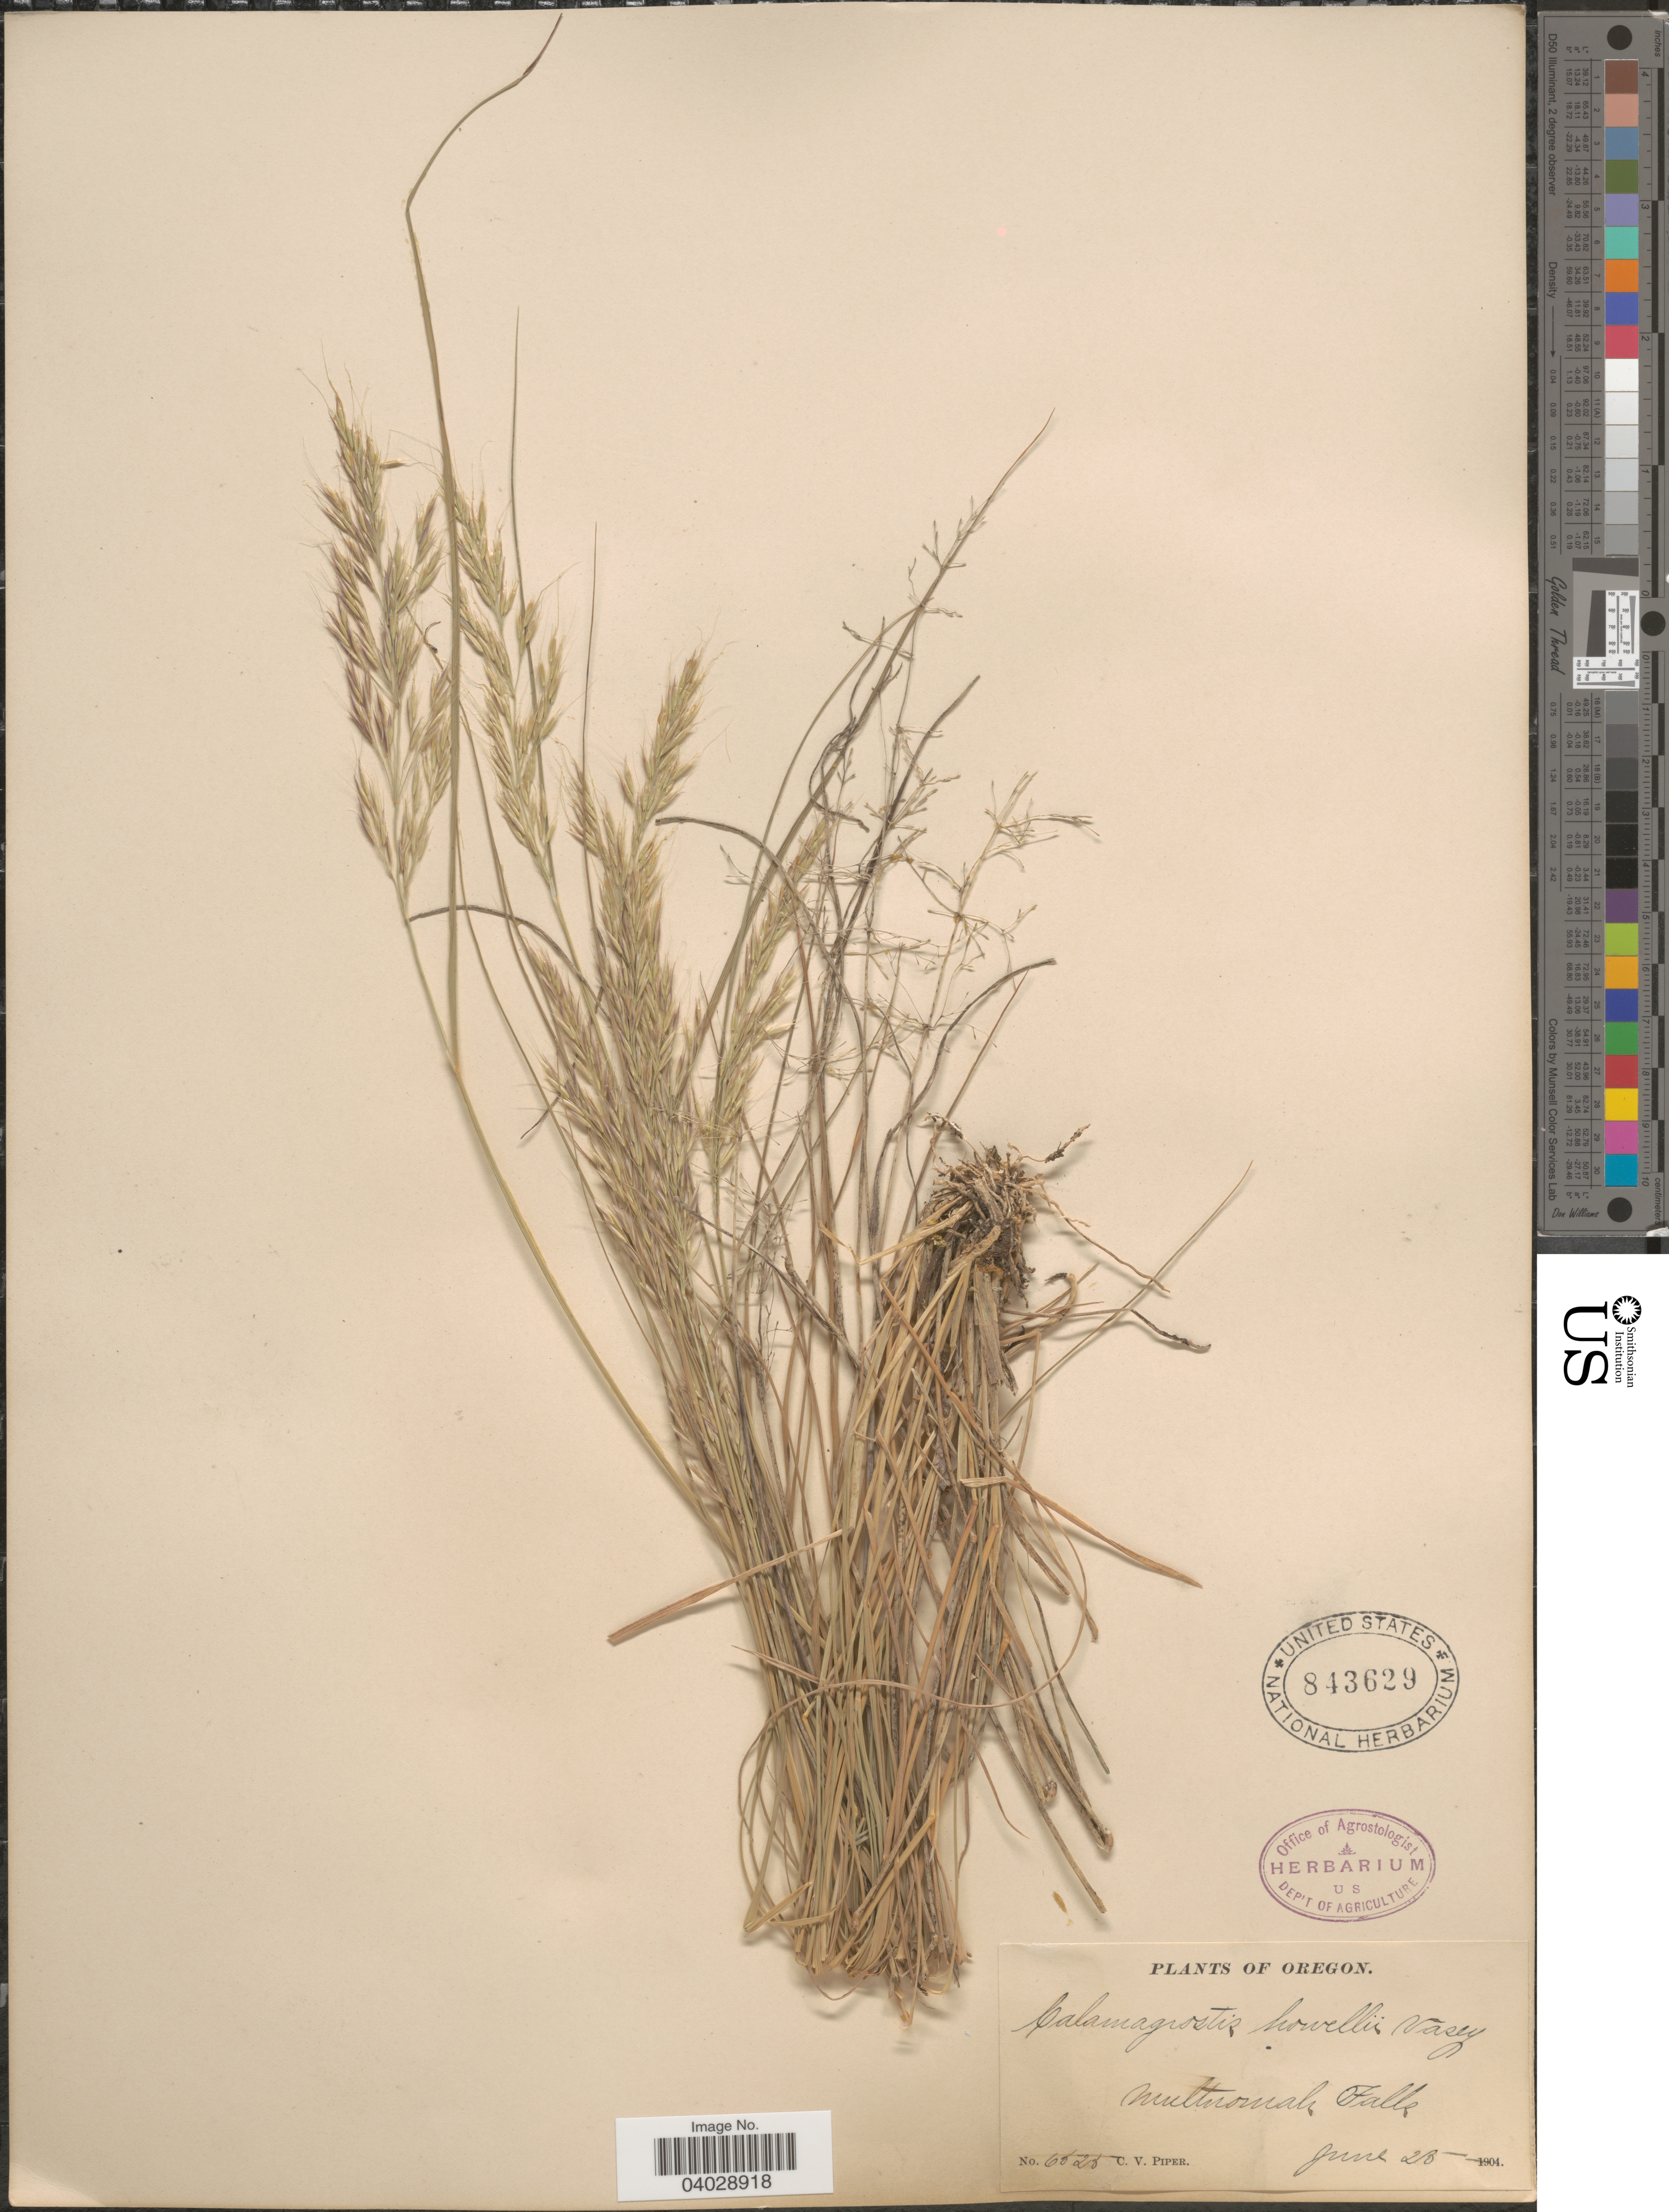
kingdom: Plantae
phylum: Tracheophyta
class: Liliopsida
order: Poales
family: Poaceae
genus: Calamagrostis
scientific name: Calamagrostis howellii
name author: Vasey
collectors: C. V. Piper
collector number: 6525*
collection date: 1904-06-28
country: United States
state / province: Oregon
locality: Multnomah Falls.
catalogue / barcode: US 843629